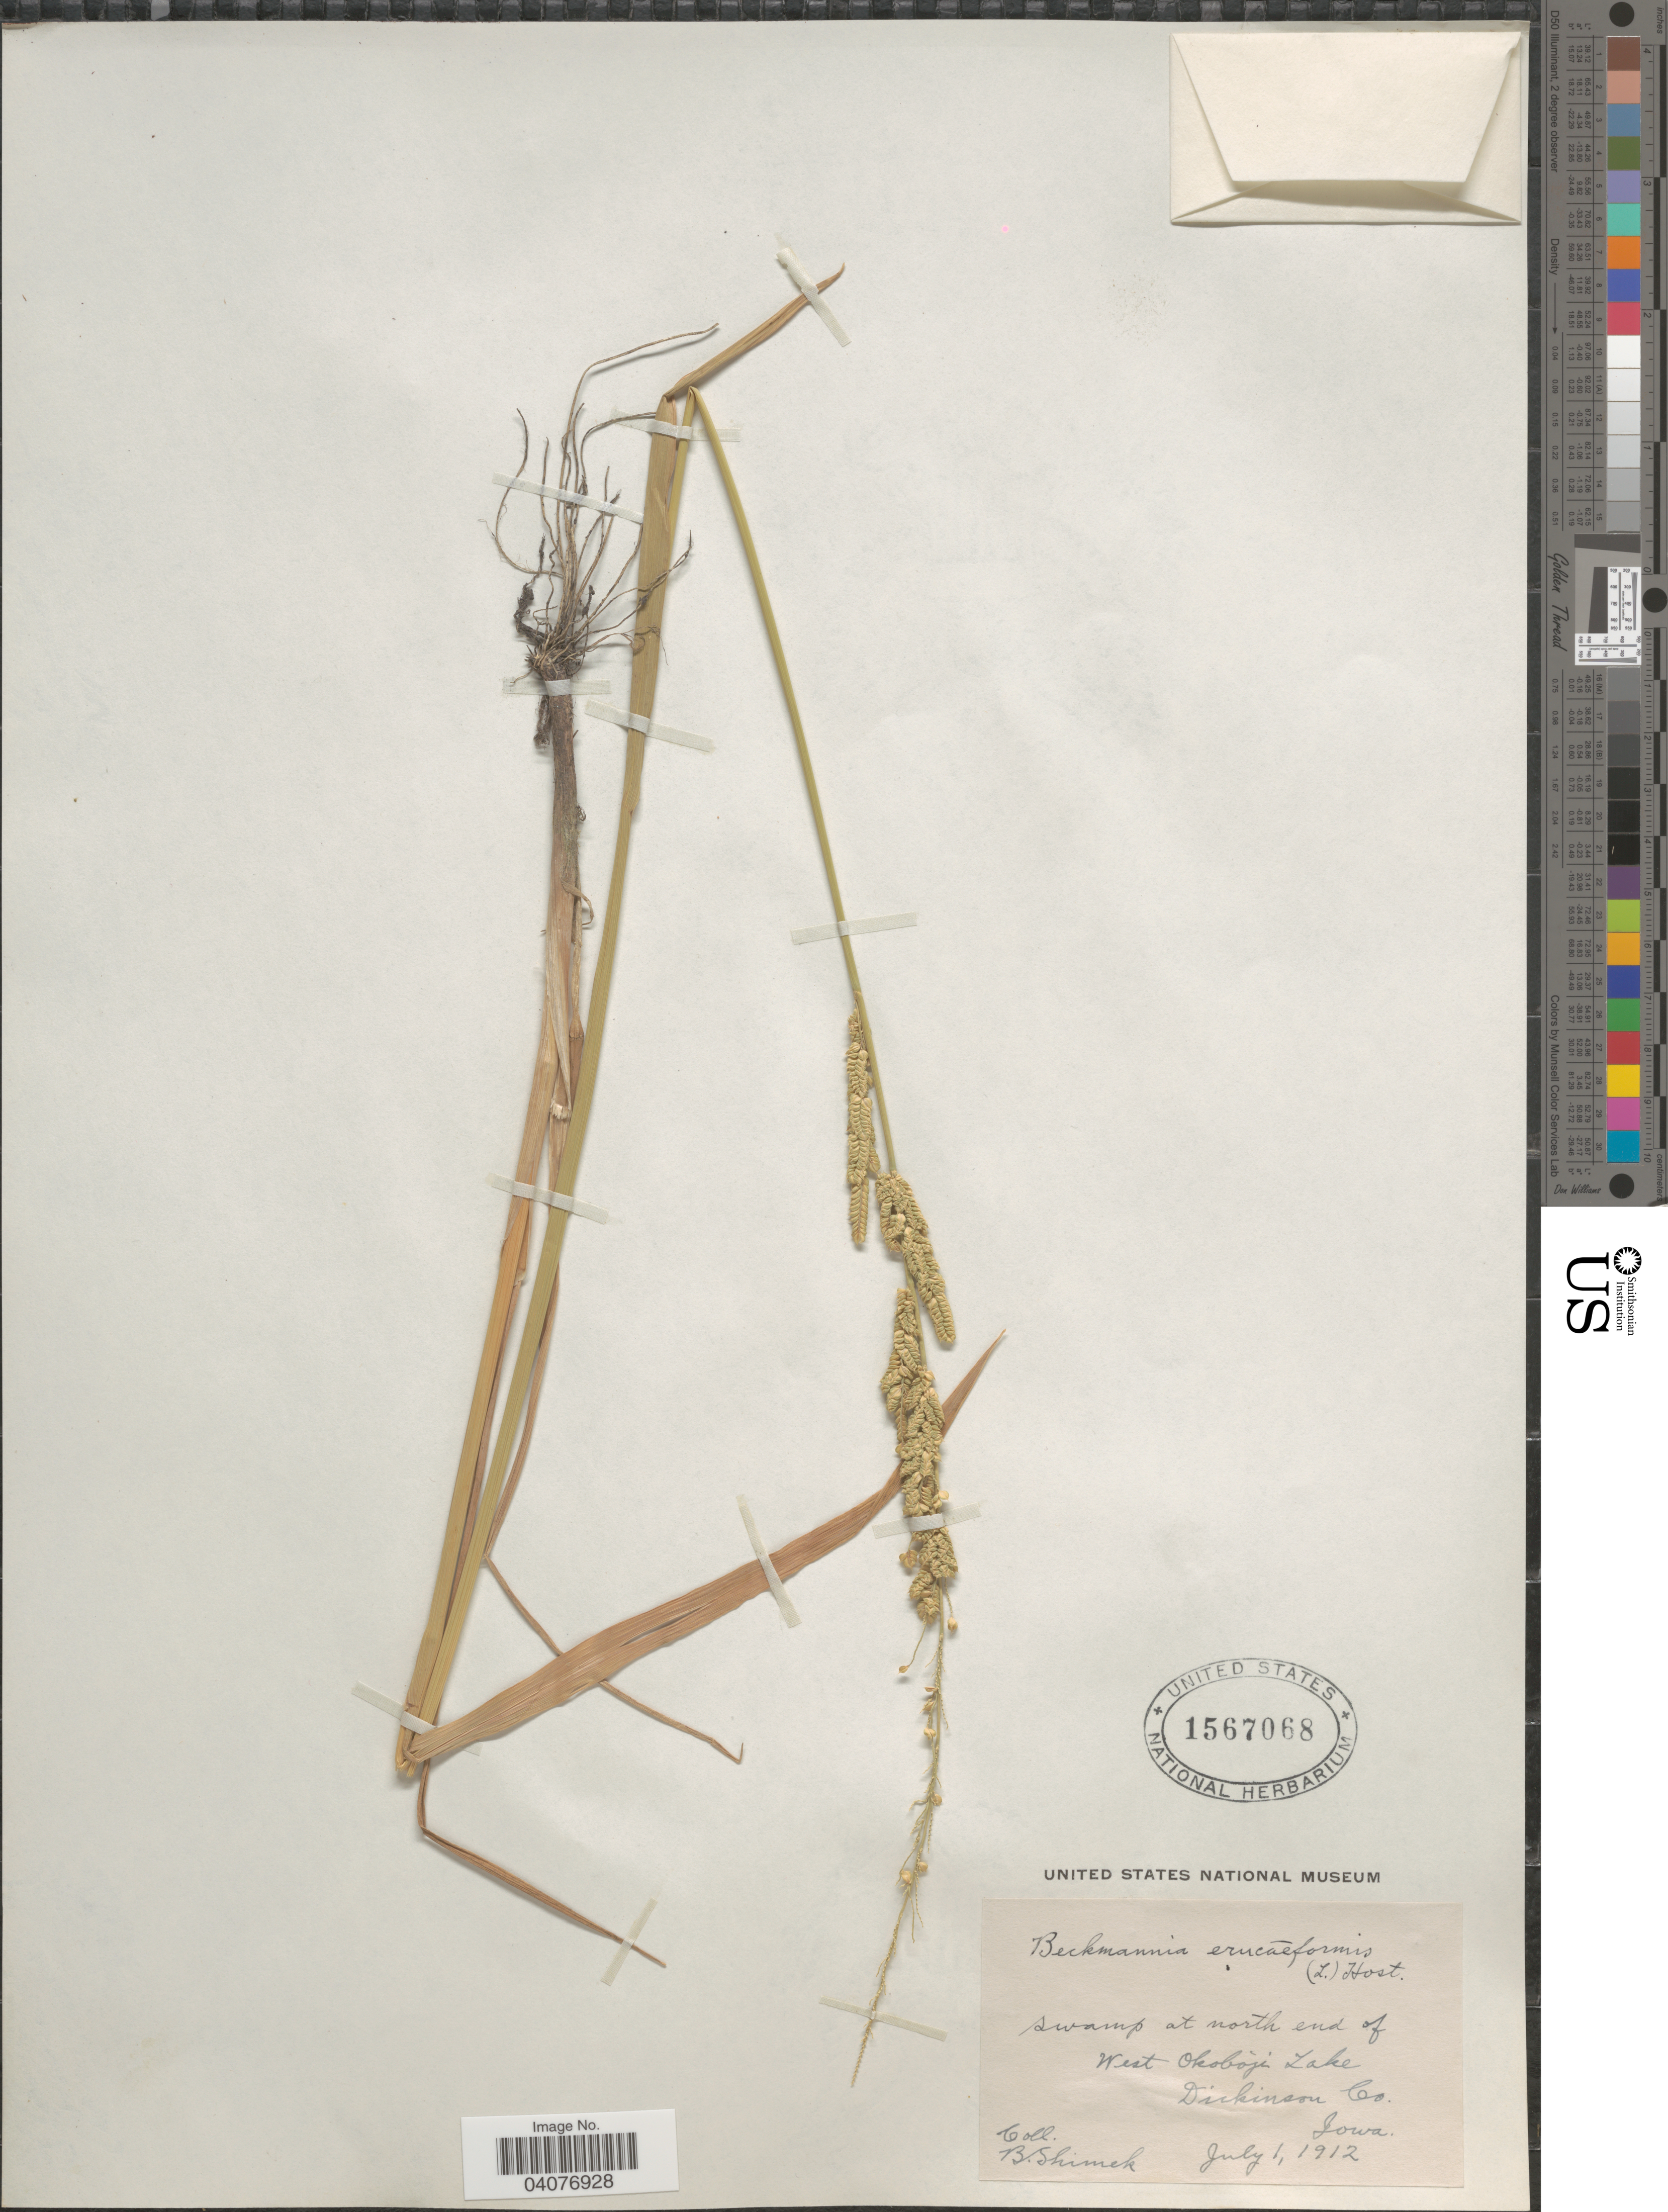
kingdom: Plantae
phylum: Tracheophyta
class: Liliopsida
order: Poales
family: Poaceae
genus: Beckmannia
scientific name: Beckmannia syzigachne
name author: (Steud.) Fernald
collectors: B. Shimek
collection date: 1912-07-01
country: United States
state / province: Iowa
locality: Swamp at north end of West Okaboji Lake. Dickinson Co.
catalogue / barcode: US 1567068